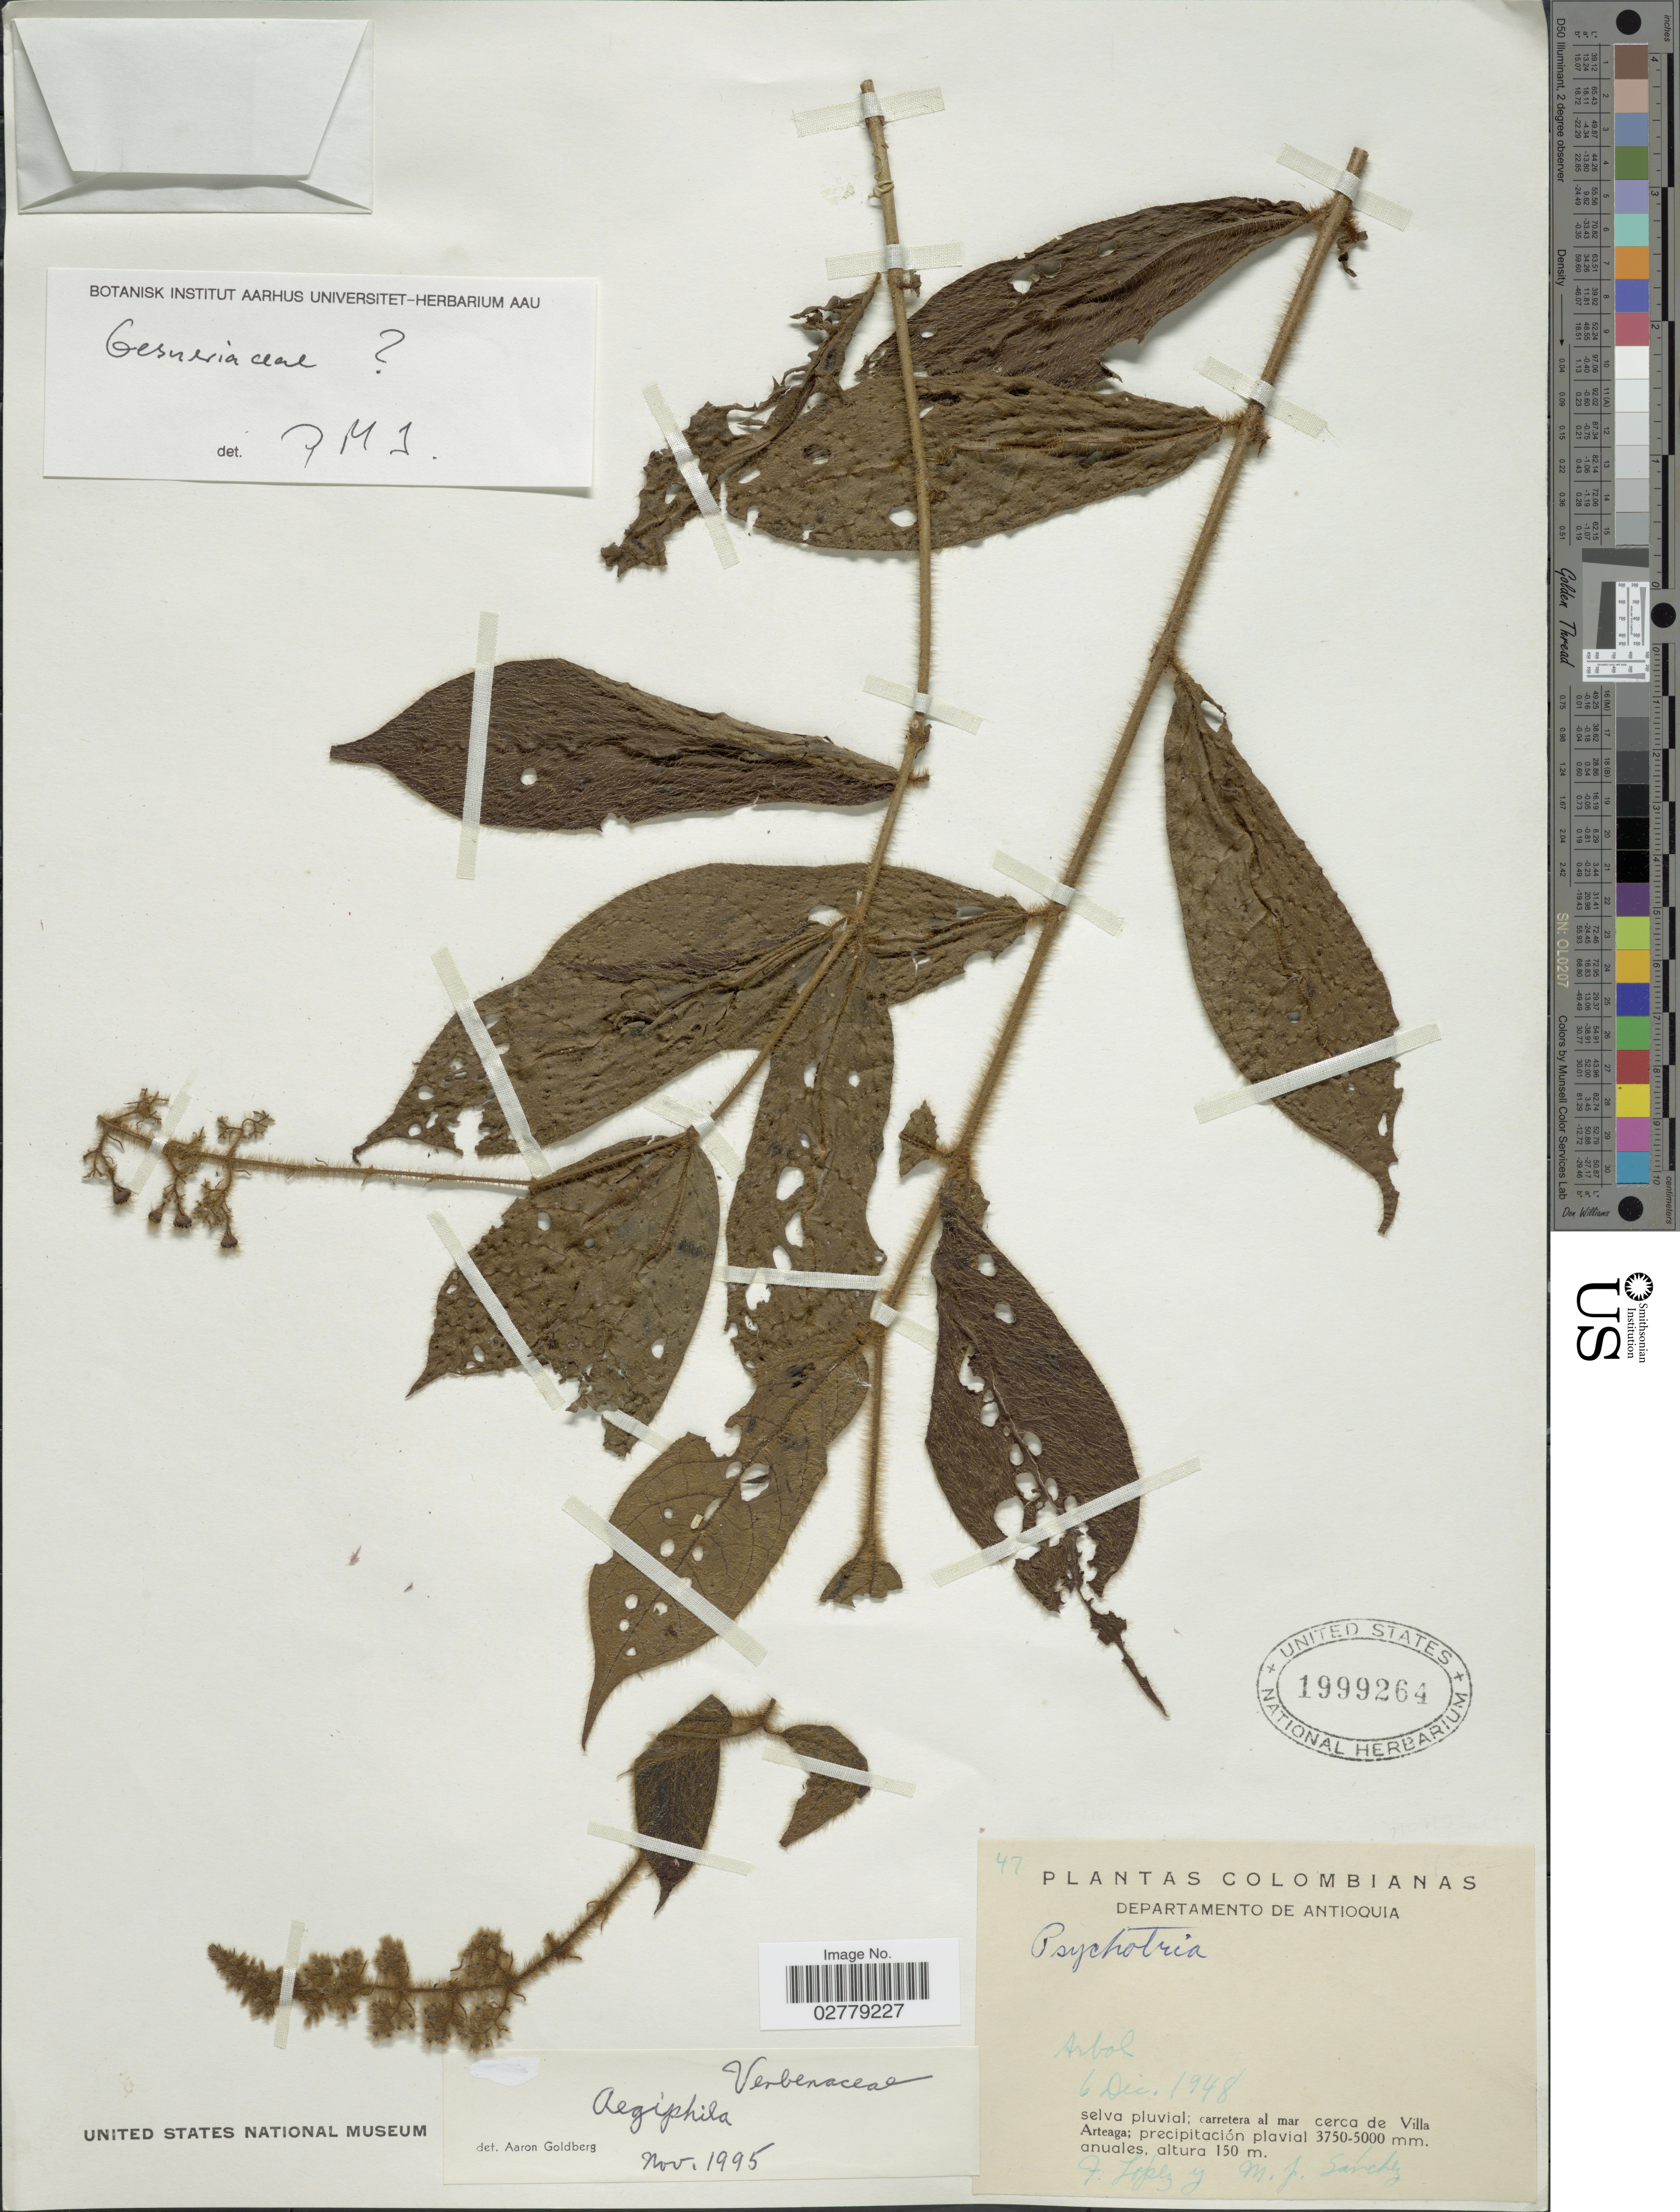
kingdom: Plantae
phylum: Tracheophyta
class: Magnoliopsida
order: Lamiales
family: Lamiaceae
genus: Aegiphila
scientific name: Aegiphila sp.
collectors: F. Lopéz & M. Sanchez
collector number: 47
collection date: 1948-12-06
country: Colombia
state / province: Antioquia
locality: Departamento de Antioquia. Selva pluvial; carretera al mar cerca de Villa Arteaga.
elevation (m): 3750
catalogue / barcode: US 1999264